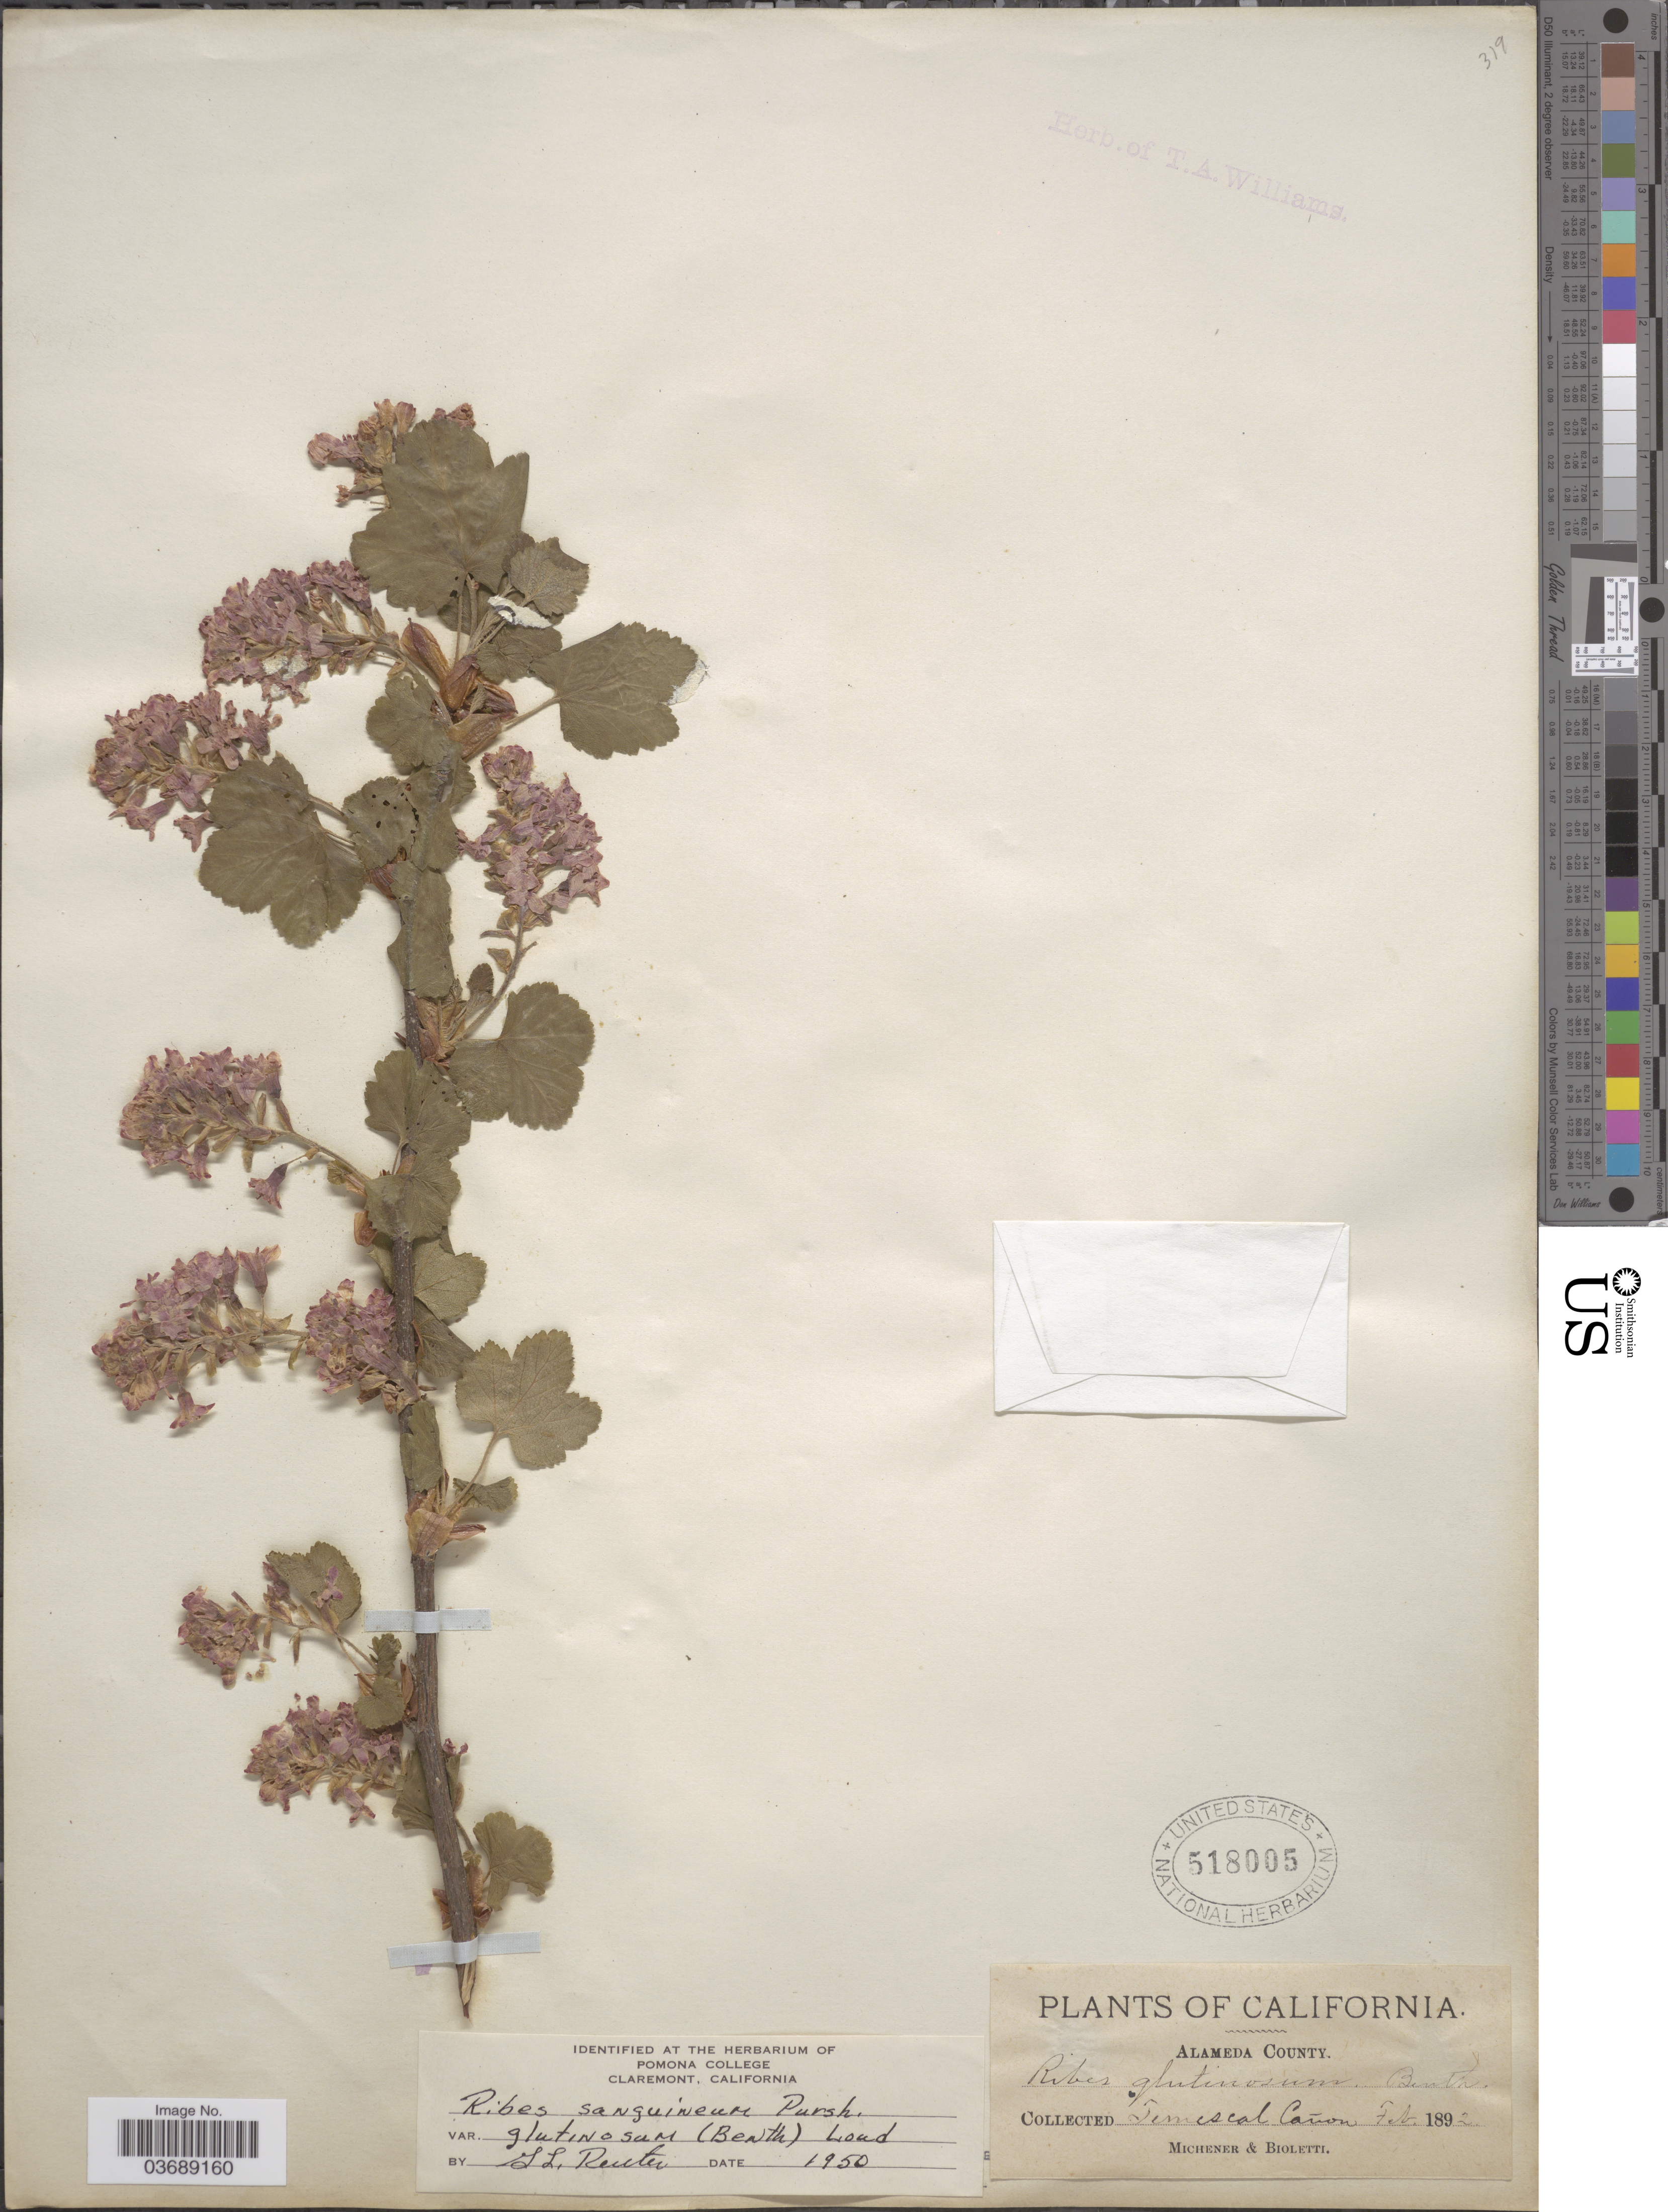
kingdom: Plantae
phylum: Tracheophyta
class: Magnoliopsida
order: Saxifragales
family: Grossulariaceae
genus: Ribes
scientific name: Ribes sanguineum var. glutinosum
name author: (Benth.) Loudon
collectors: -. Michener & -- Bioletti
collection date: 1892-02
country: United States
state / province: California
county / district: Alameda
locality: Alameda County. Temescal Cañon.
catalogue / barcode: US 518005